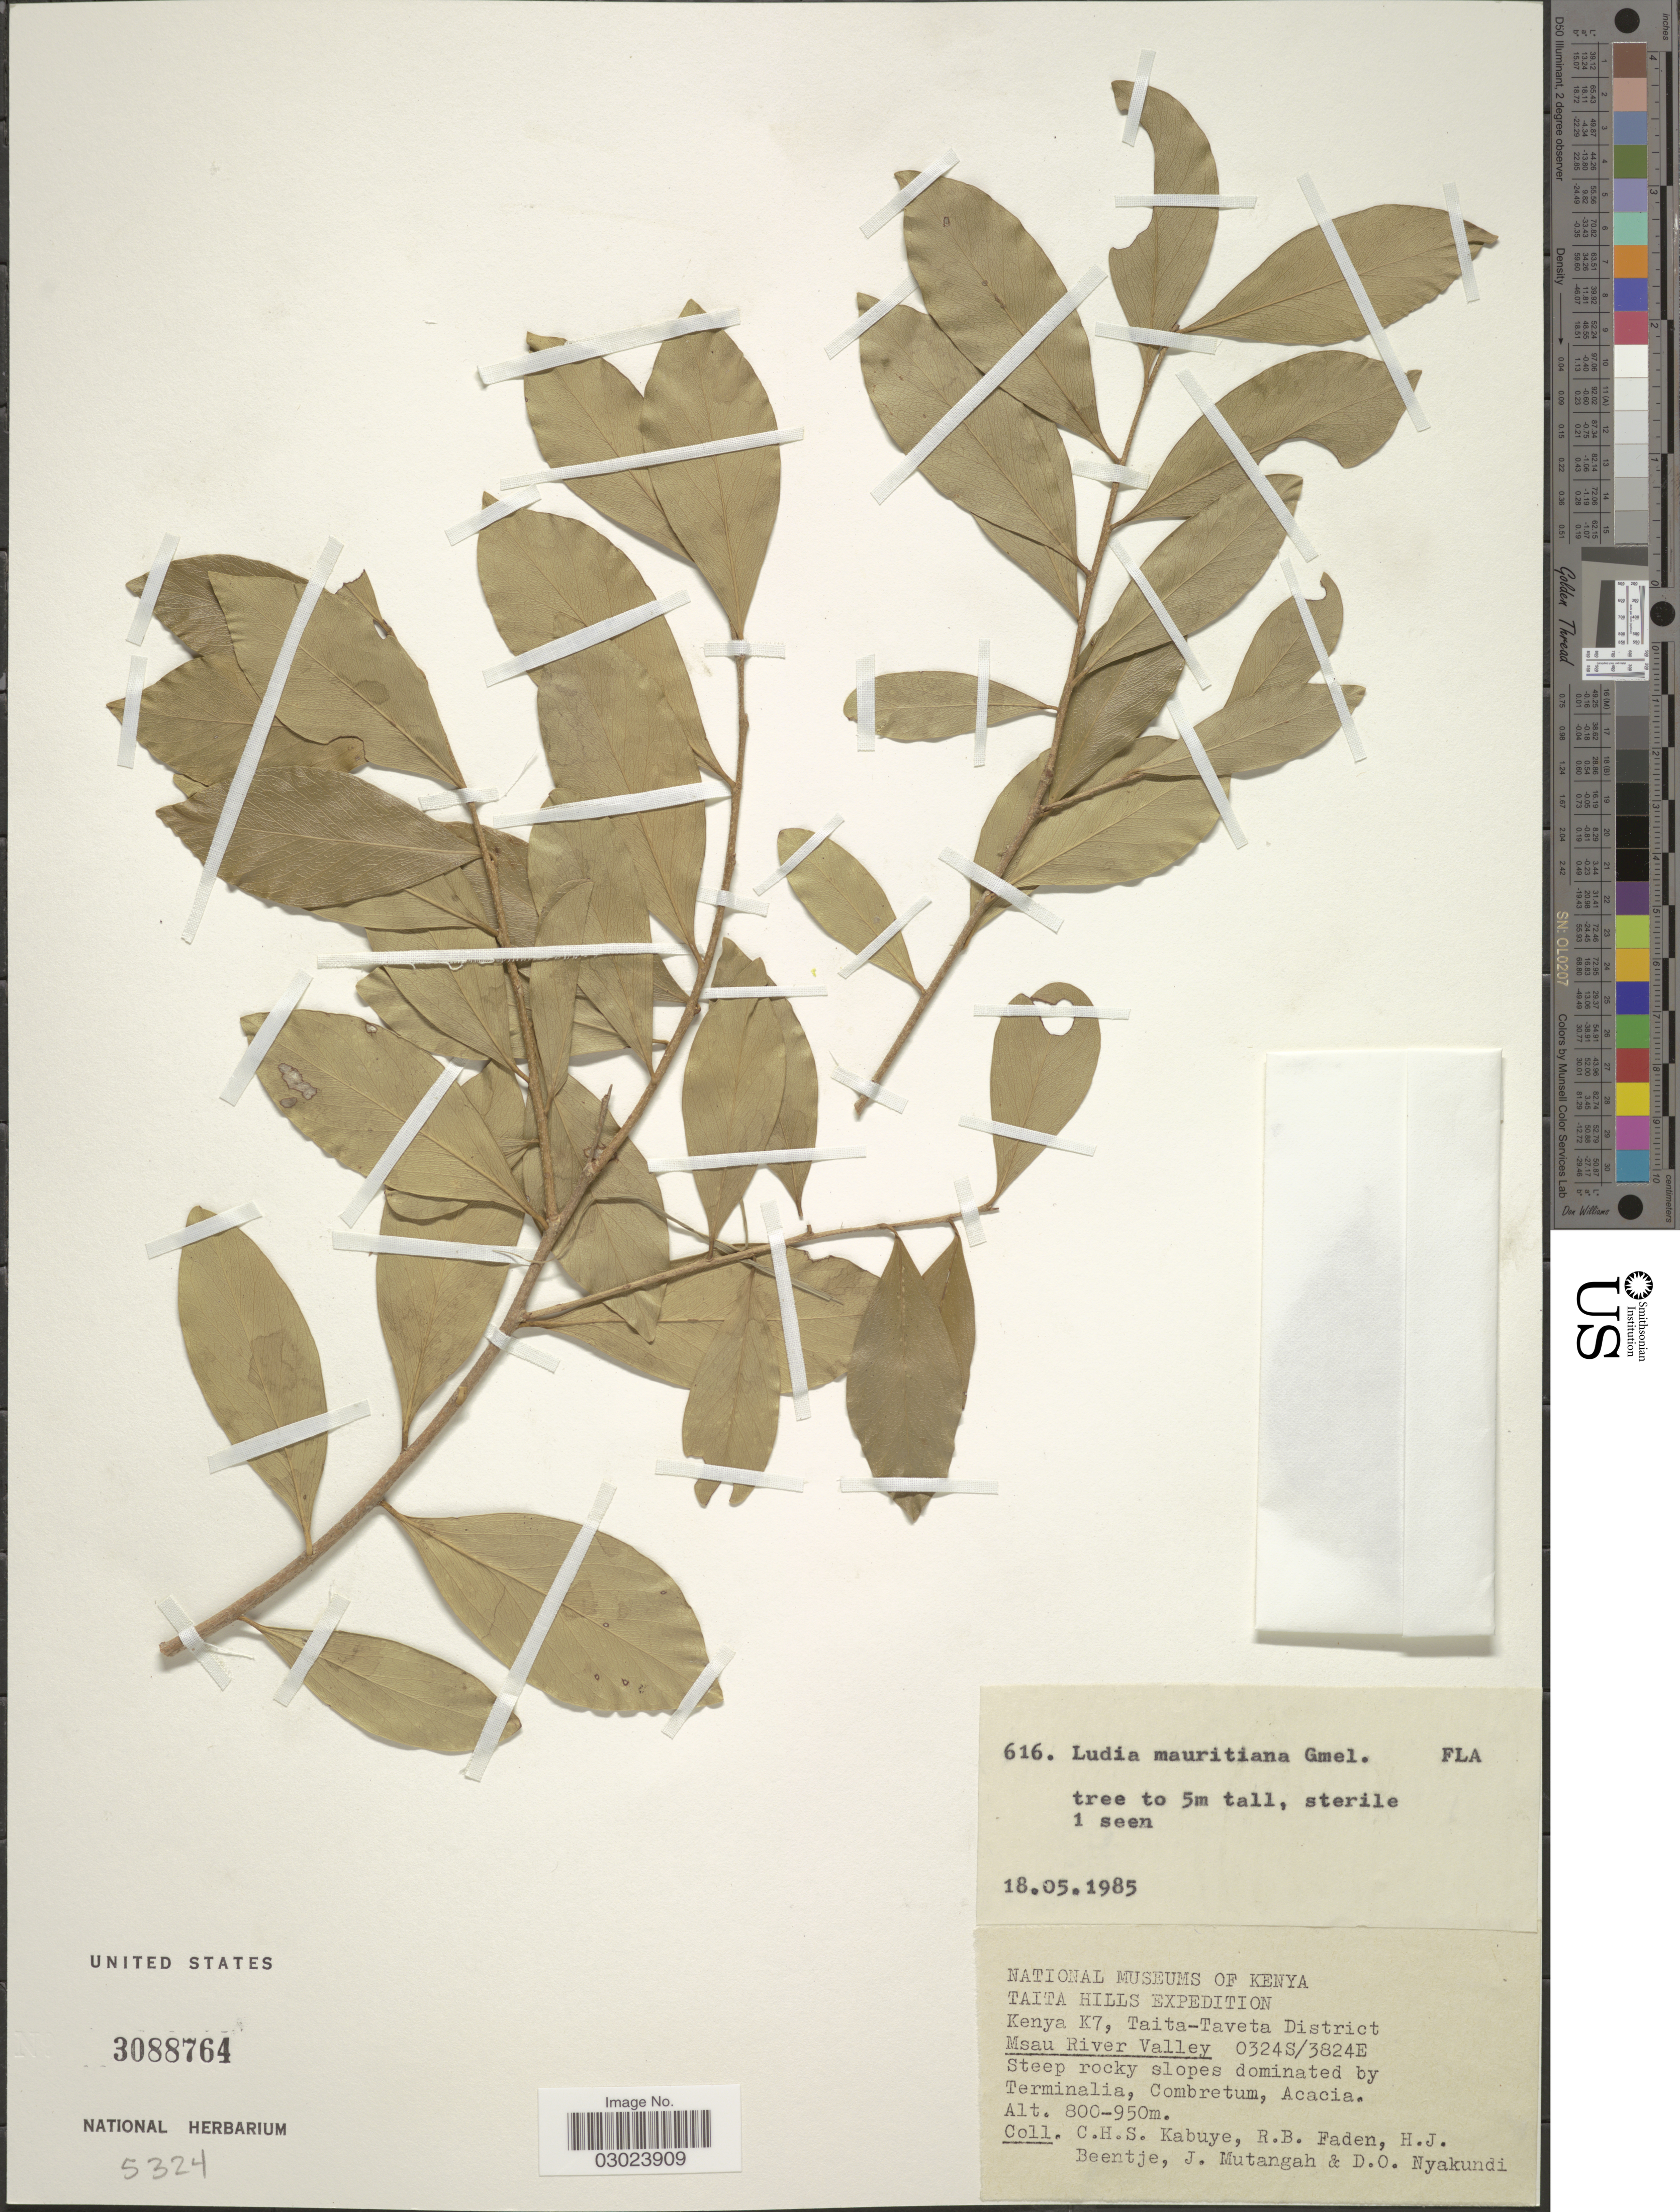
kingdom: Plantae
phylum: Tracheophyta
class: Magnoliopsida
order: Malpighiales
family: Salicaceae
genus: Ludia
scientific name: Ludia sessiliflora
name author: Lam.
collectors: C. Kabuye, R. B. Faden, H. J. Beentje, J. Mutangah & D. Nyakundi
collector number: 616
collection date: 1985-05-18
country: Kenya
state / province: Taita Taveta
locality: Taita Hills. K7, Taita-Taveta District. Msau River Valley.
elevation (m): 800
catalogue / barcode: US 3088764